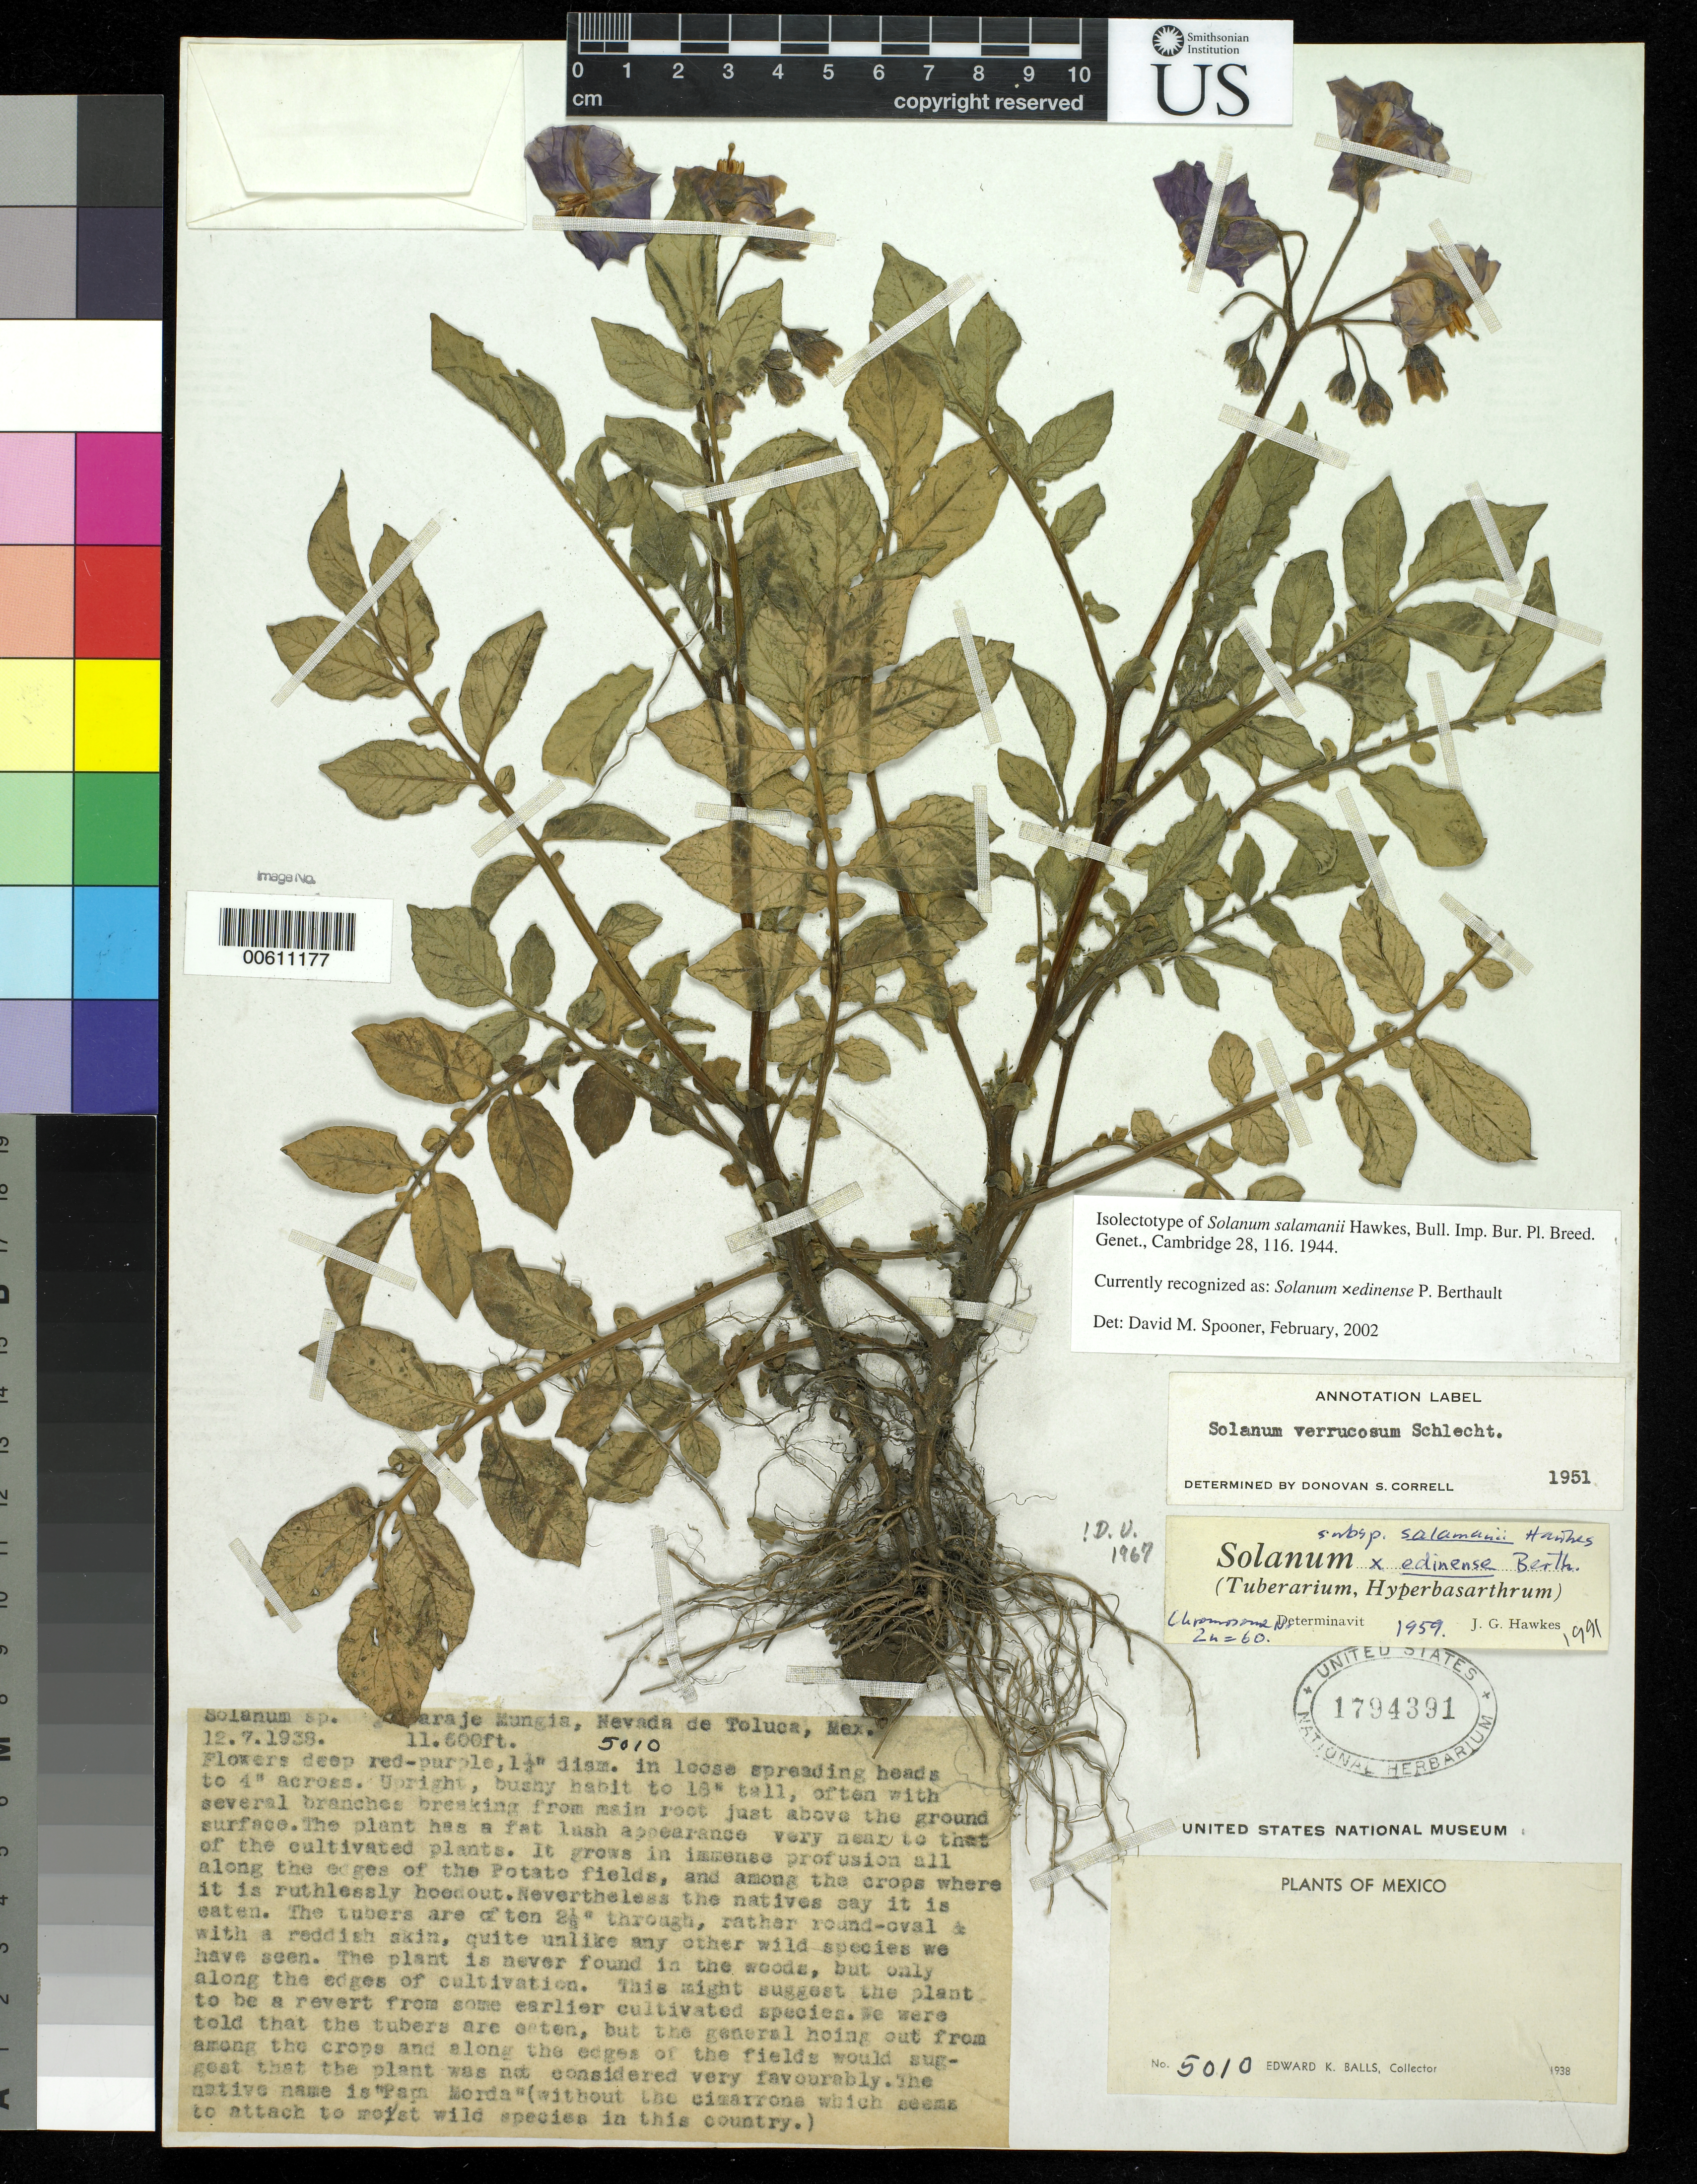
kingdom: Plantae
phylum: Tracheophyta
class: Magnoliopsida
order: Solanales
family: Solanaceae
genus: Solanum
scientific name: Solanum salamanii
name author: Hawkes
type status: Isolectotype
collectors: E. K. Balls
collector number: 5010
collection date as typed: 12 Jul 1938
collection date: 1938-07-12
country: Mexico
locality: Nevada de Toluca. Paraje Mungia.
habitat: Along edges of potato fields.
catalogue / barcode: US 1794391